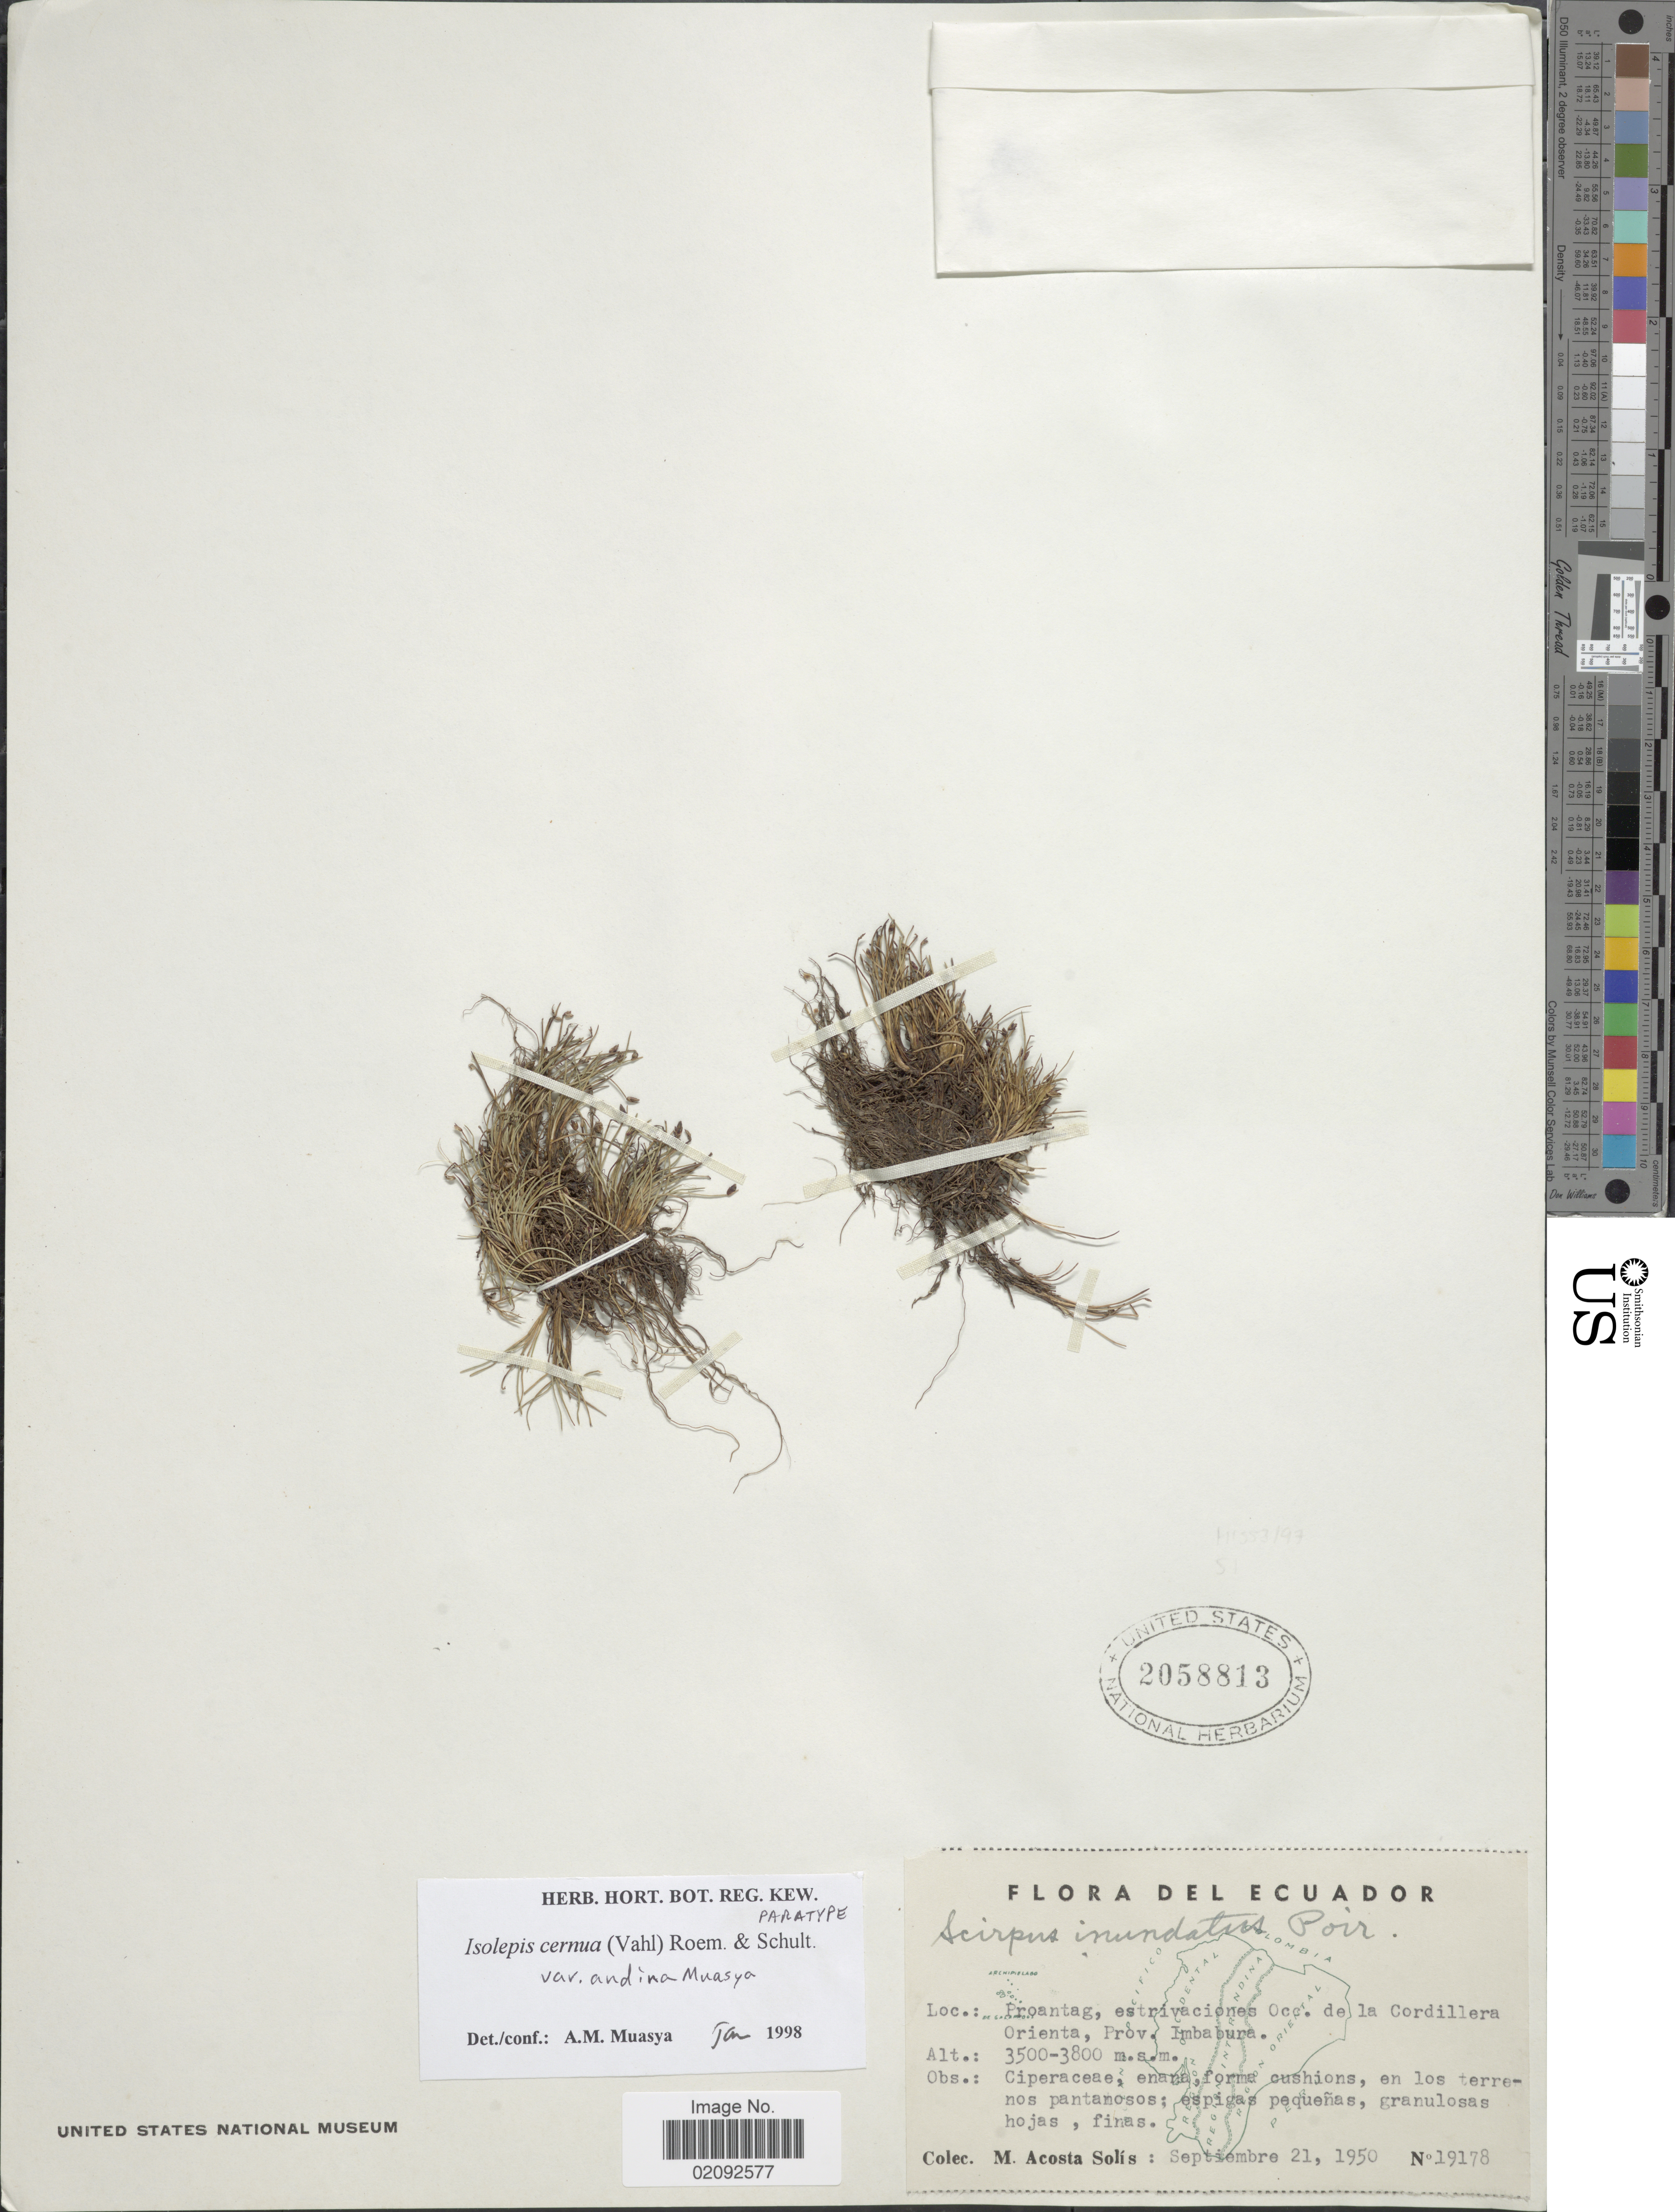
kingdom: Plantae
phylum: Tracheophyta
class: Liliopsida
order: Poales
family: Cyperaceae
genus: Isolepis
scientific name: Isolepis cernua var. andina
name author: Muasya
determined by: Muasya, A. M.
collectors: M. Acosta Solis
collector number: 19178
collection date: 1950-09-21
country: Ecuador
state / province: Imbabura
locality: Proantag, estrivaciones Occ. de la Cordillera Orienta.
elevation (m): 3500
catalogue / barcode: US 2058813